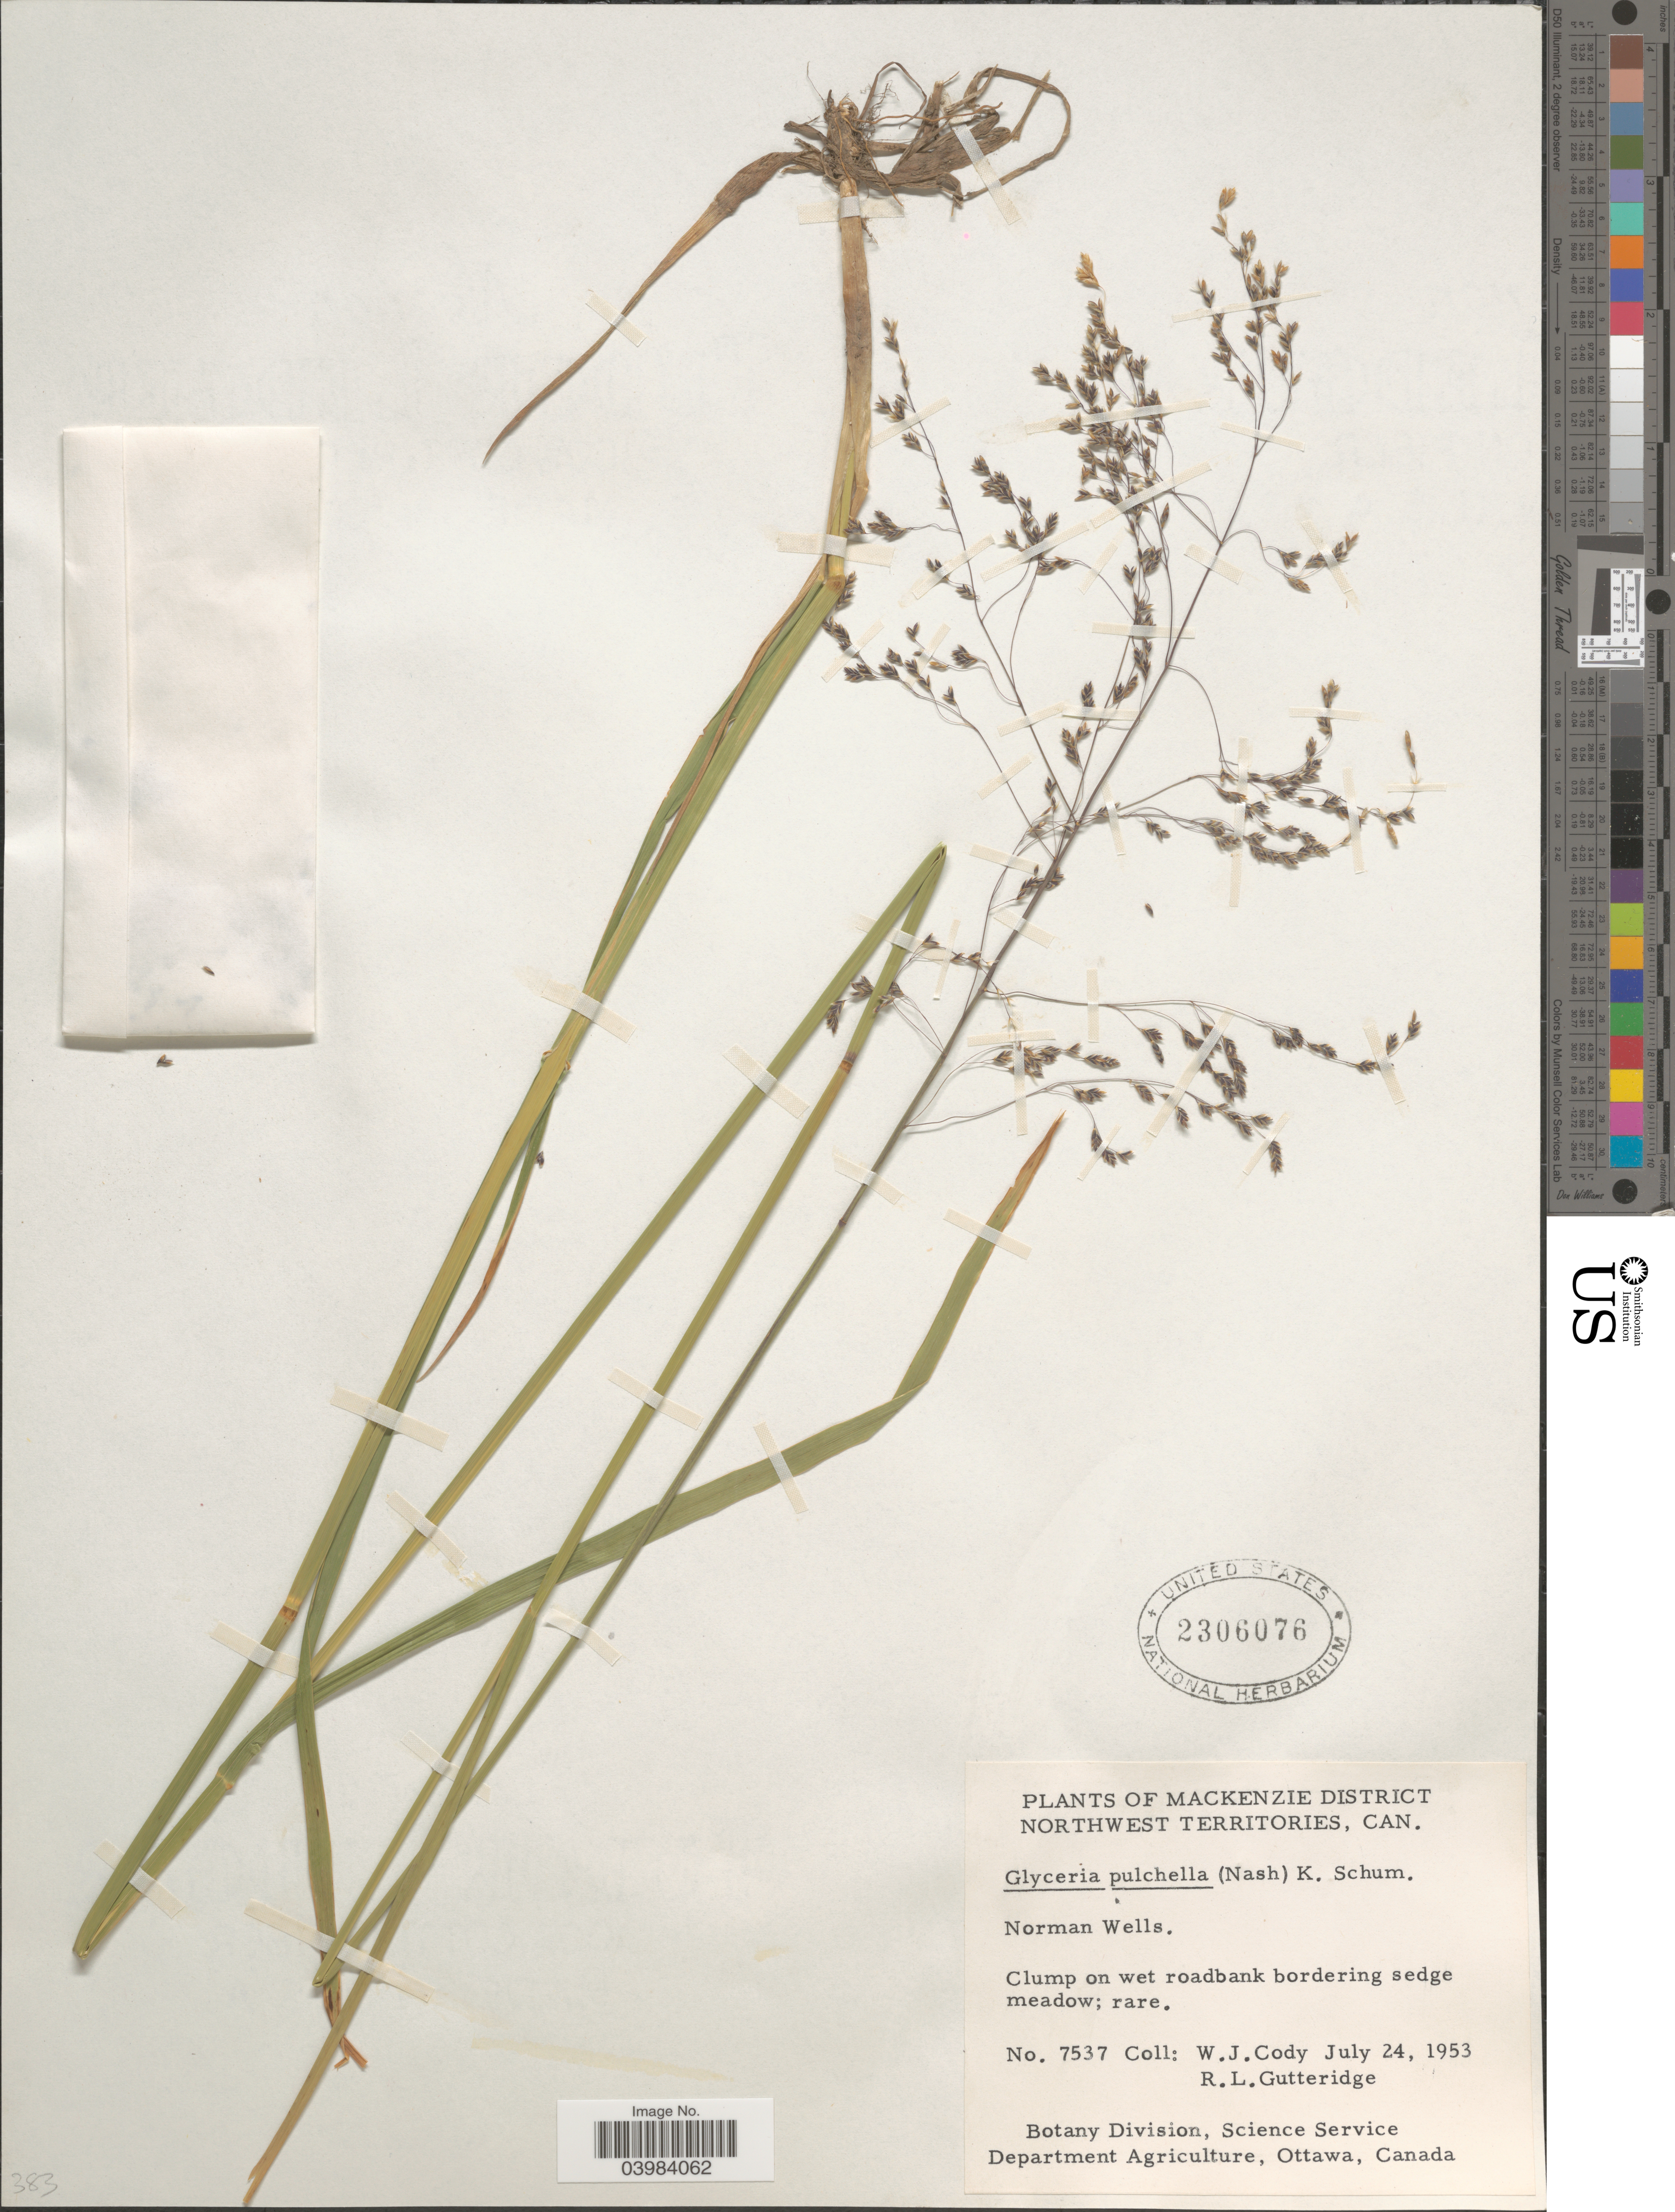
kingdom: Plantae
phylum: Tracheophyta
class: Liliopsida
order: Poales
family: Poaceae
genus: Glyceria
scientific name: Glyceria pulchella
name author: (Nash) K. Schum.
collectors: W. Cody & R. Gutteridge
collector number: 7537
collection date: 1953-07-24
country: Canada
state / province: Northwest Territories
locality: Mackenzie District. Norman Wells. Clump on wet roadbank bordering sedge meadow.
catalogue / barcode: US 2306076